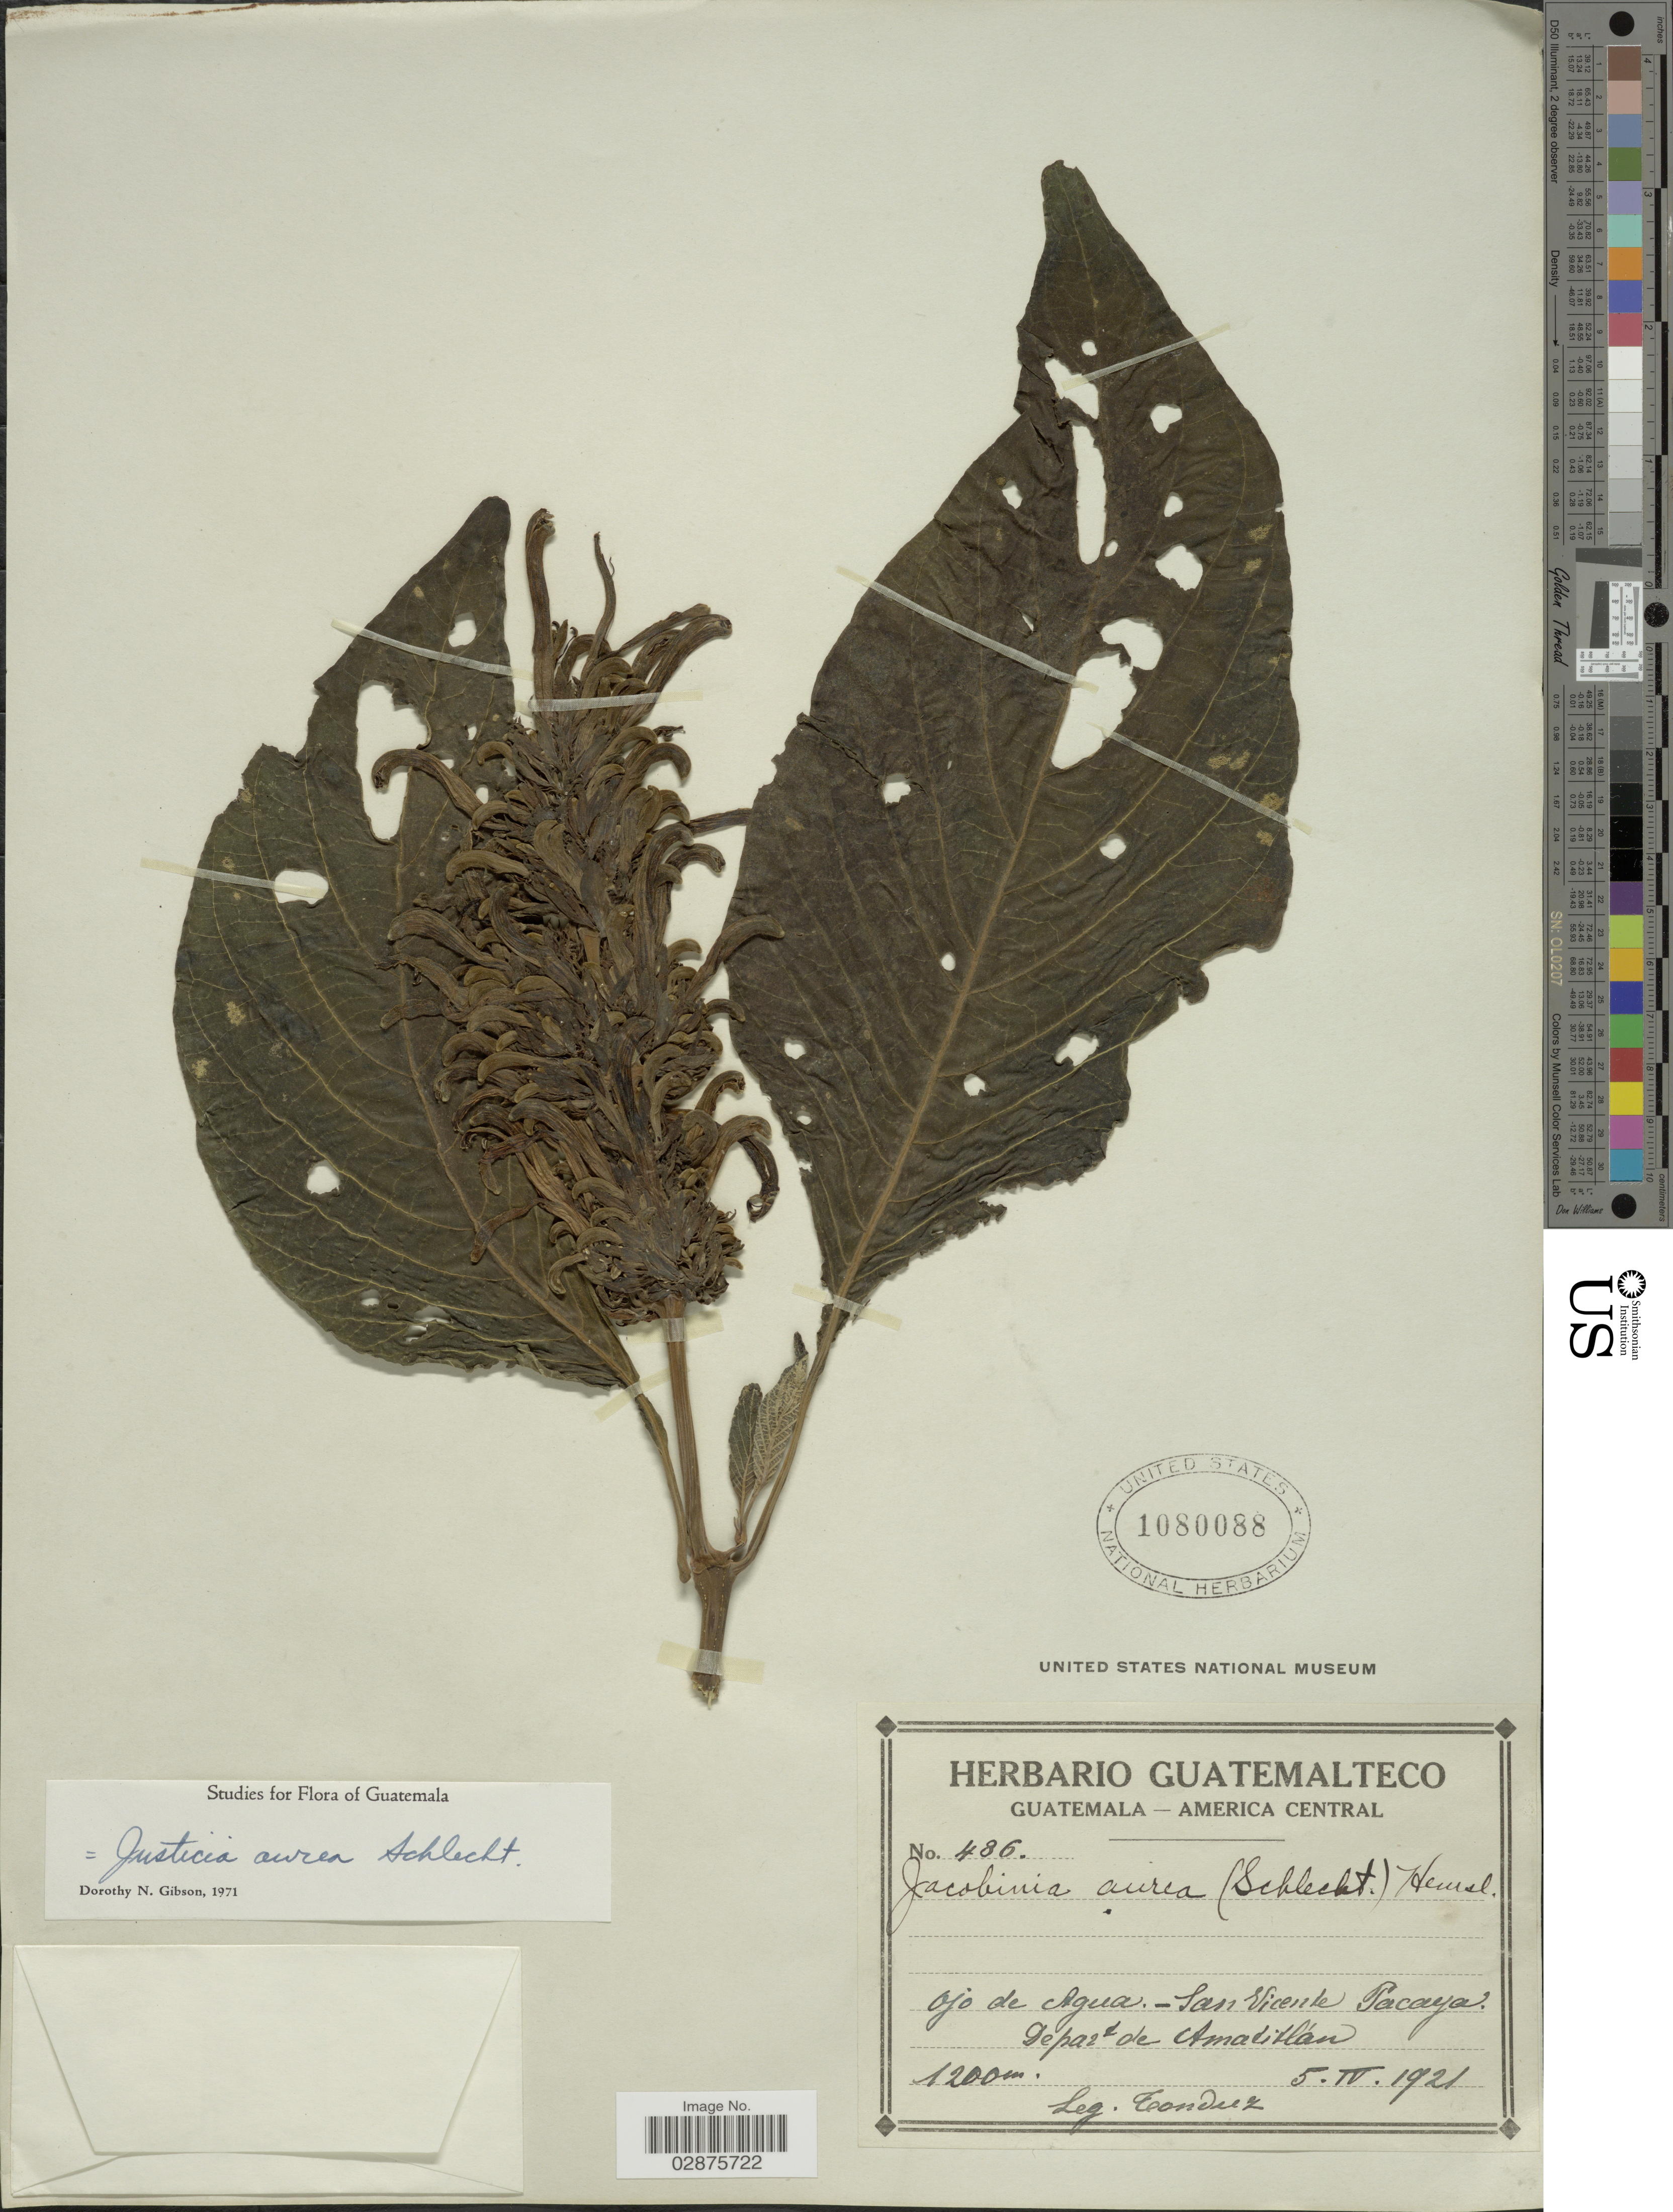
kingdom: Plantae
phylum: Tracheophyta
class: Magnoliopsida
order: Lamiales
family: Acanthaceae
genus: Justicia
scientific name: Justicia aurea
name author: Schltdl.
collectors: Tonduz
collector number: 486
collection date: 1921-04-05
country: El Salvador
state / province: San Vincente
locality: Ojo de Agua.- San Vicente Pacaya. Depart de Amatitlán.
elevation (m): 1200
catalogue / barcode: US 1080088